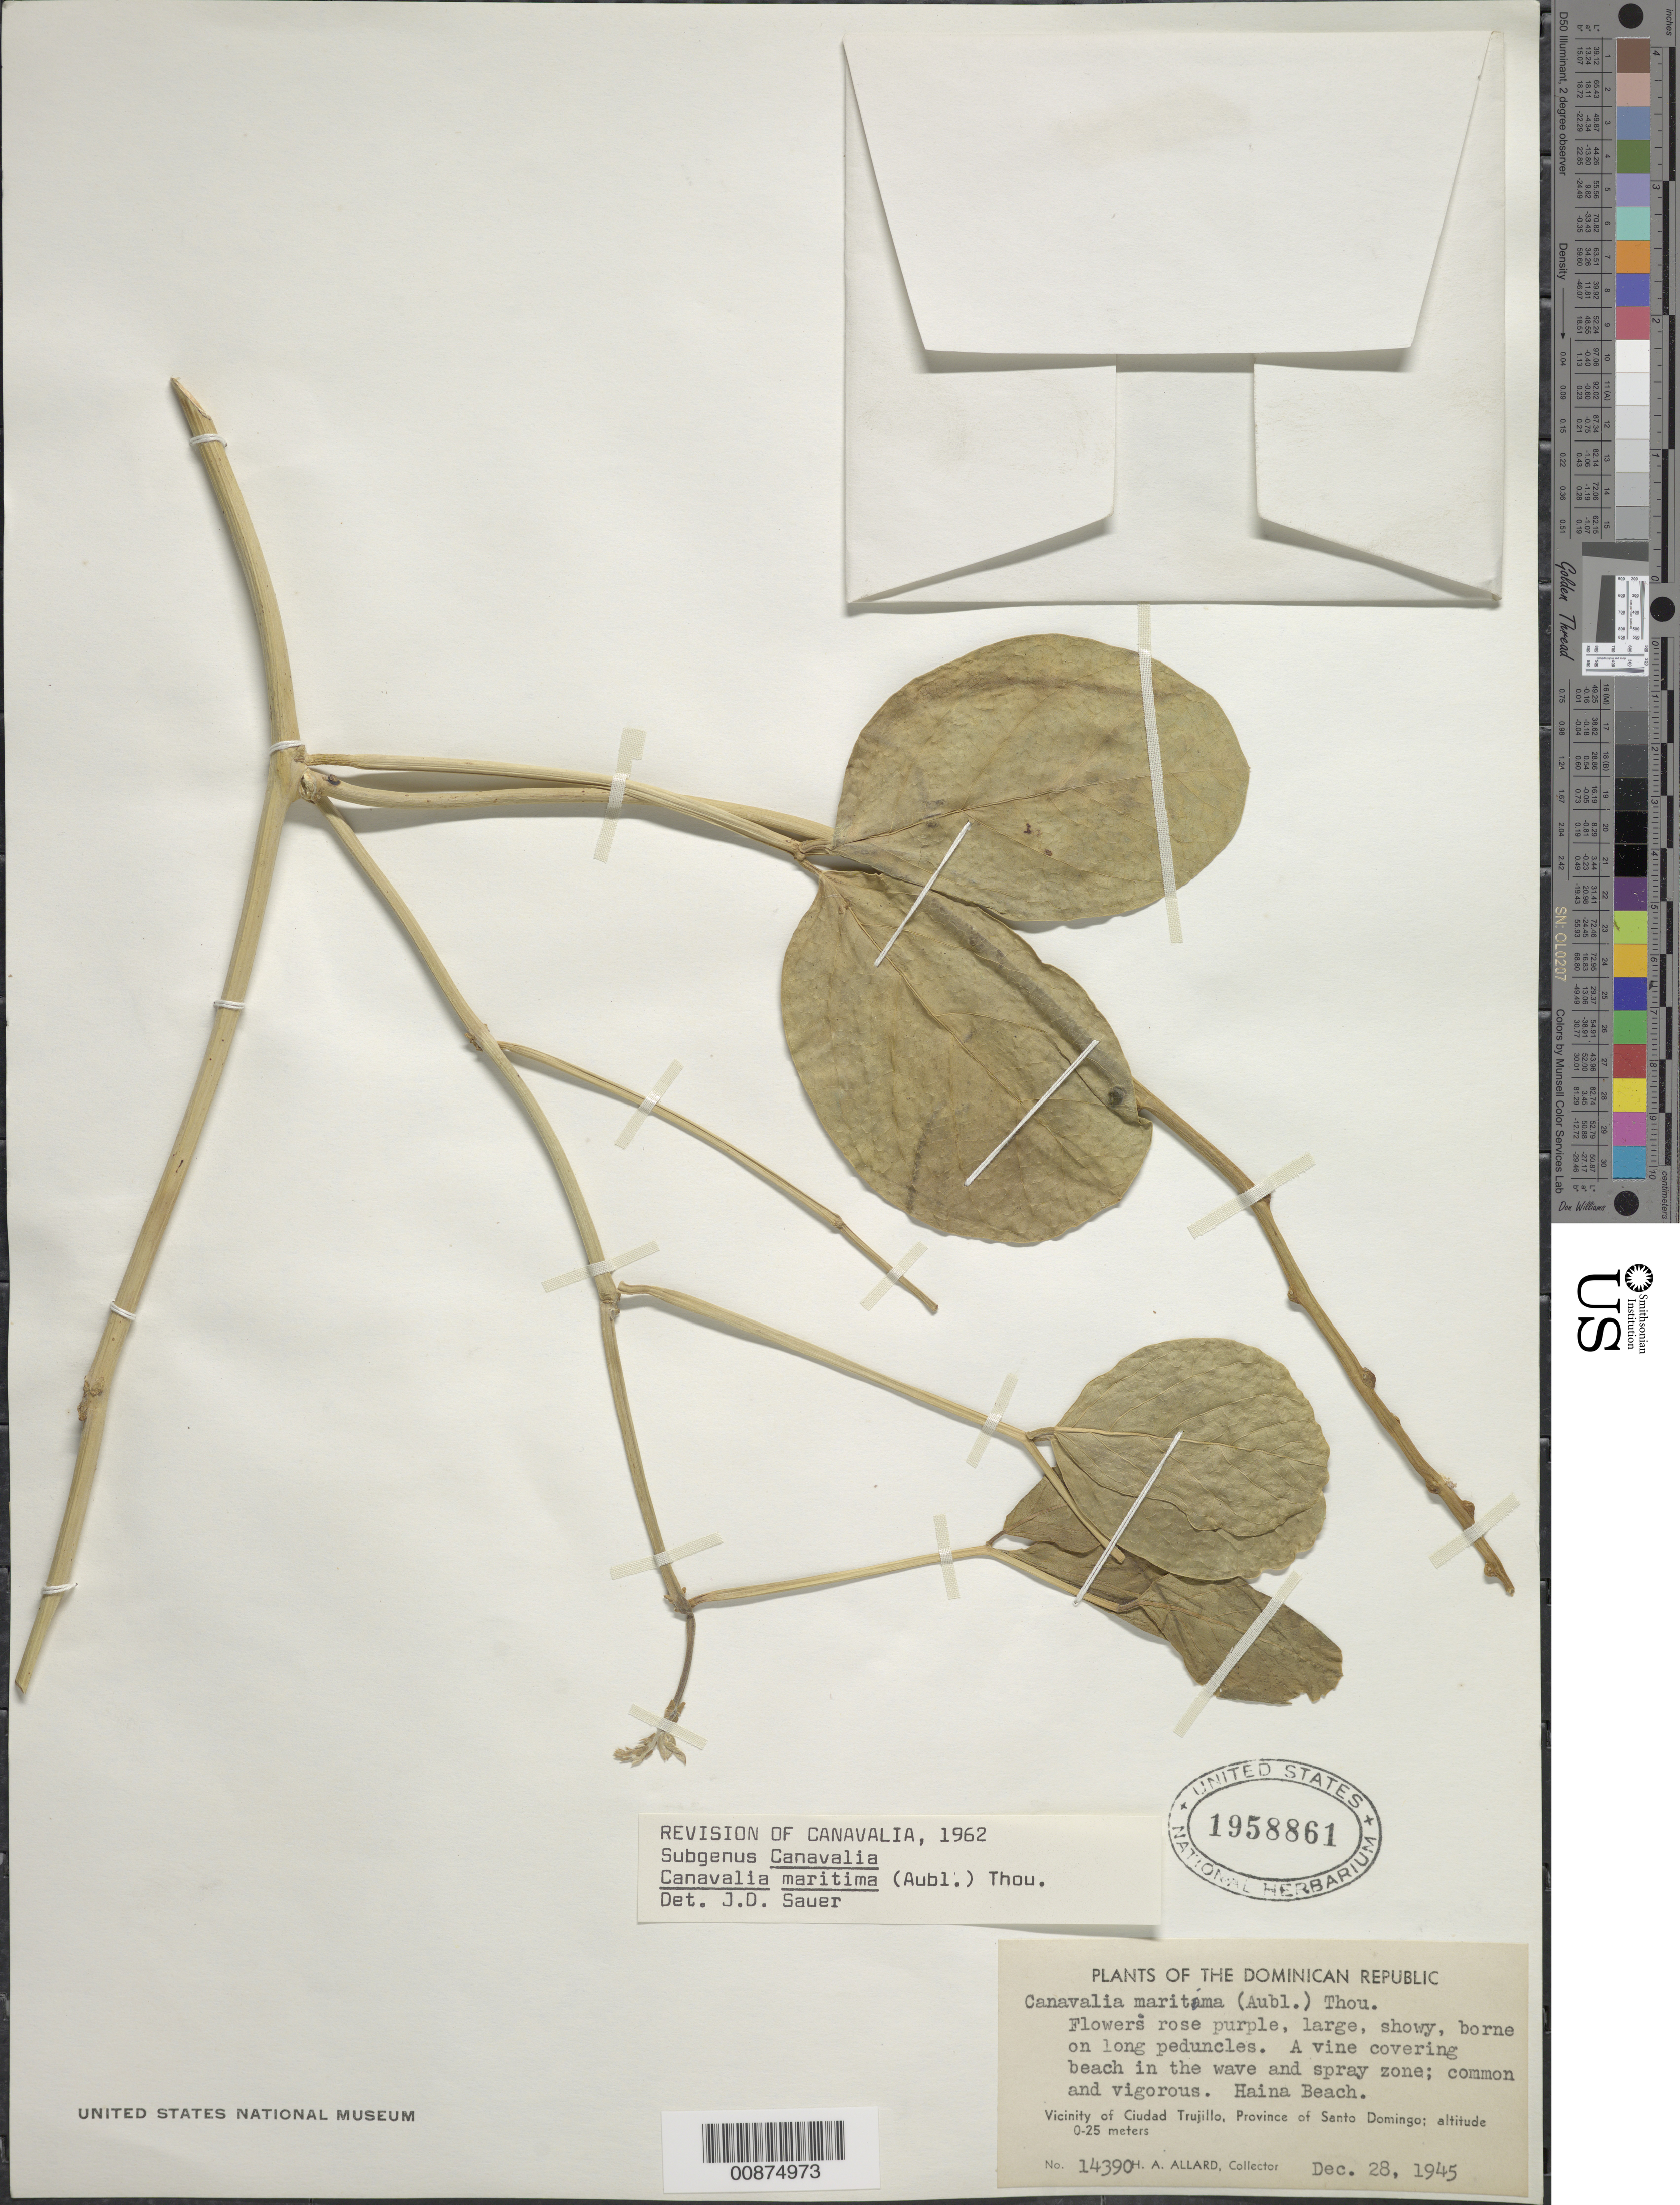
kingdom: Plantae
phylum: Tracheophyta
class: Magnoliopsida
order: Fabales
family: Fabaceae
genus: Canavalia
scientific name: Canavalia rosea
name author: (Sw.) DC.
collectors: H. A. Allard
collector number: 14390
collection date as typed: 28 Dec 1945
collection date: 1945-12-28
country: Dominican Republic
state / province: Distrito Nacional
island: Hispaniola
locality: Vicinity of Ciudad Trujillo, Province of Santo Domingo (obsolete). Haina Beach.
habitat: Vine covering beach in the wave and spray zone.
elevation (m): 0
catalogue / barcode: US 1958861